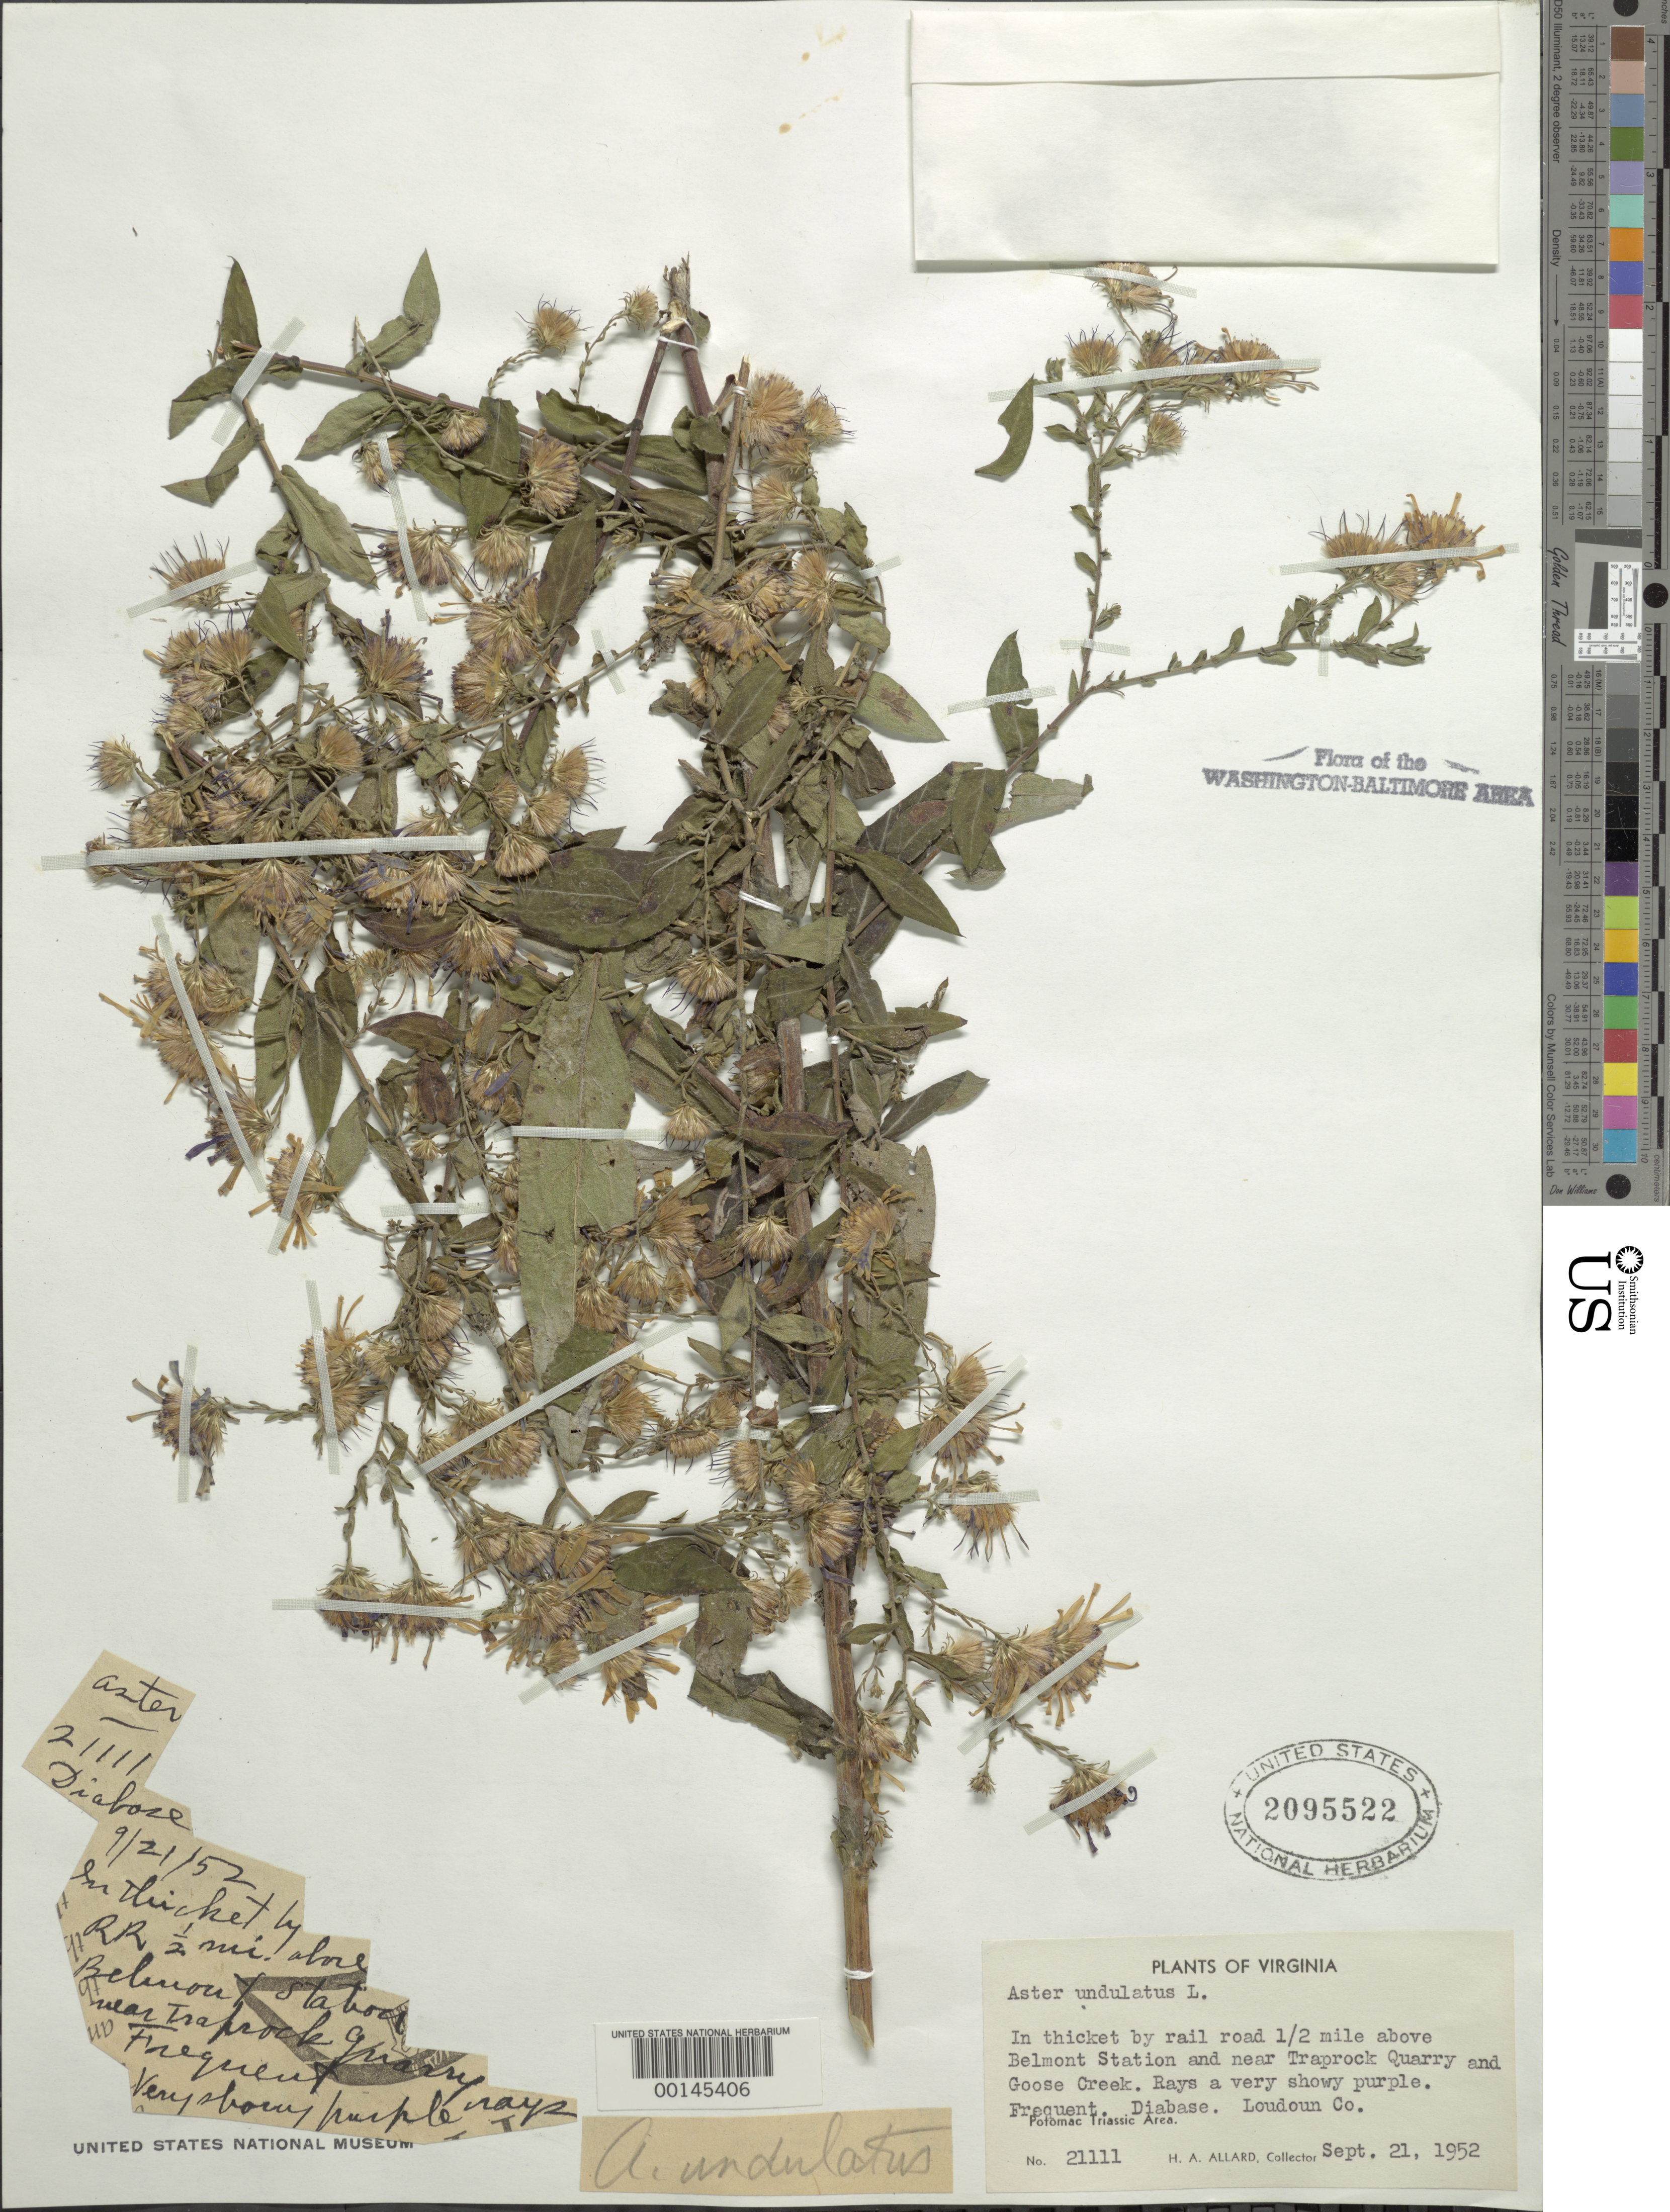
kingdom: Plantae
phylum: Tracheophyta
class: Magnoliopsida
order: Asterales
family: Asteraceae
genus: Symphyotrichum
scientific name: Symphyotrichum undulatum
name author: (L.) G.L. Nesom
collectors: H. A. Allard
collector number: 21111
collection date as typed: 21 Sep 1952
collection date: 1952-09-21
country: United States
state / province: Virginia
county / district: Loudoun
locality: Goose Creek near Belmont Station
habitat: Thicket by railroad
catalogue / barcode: US 2095522